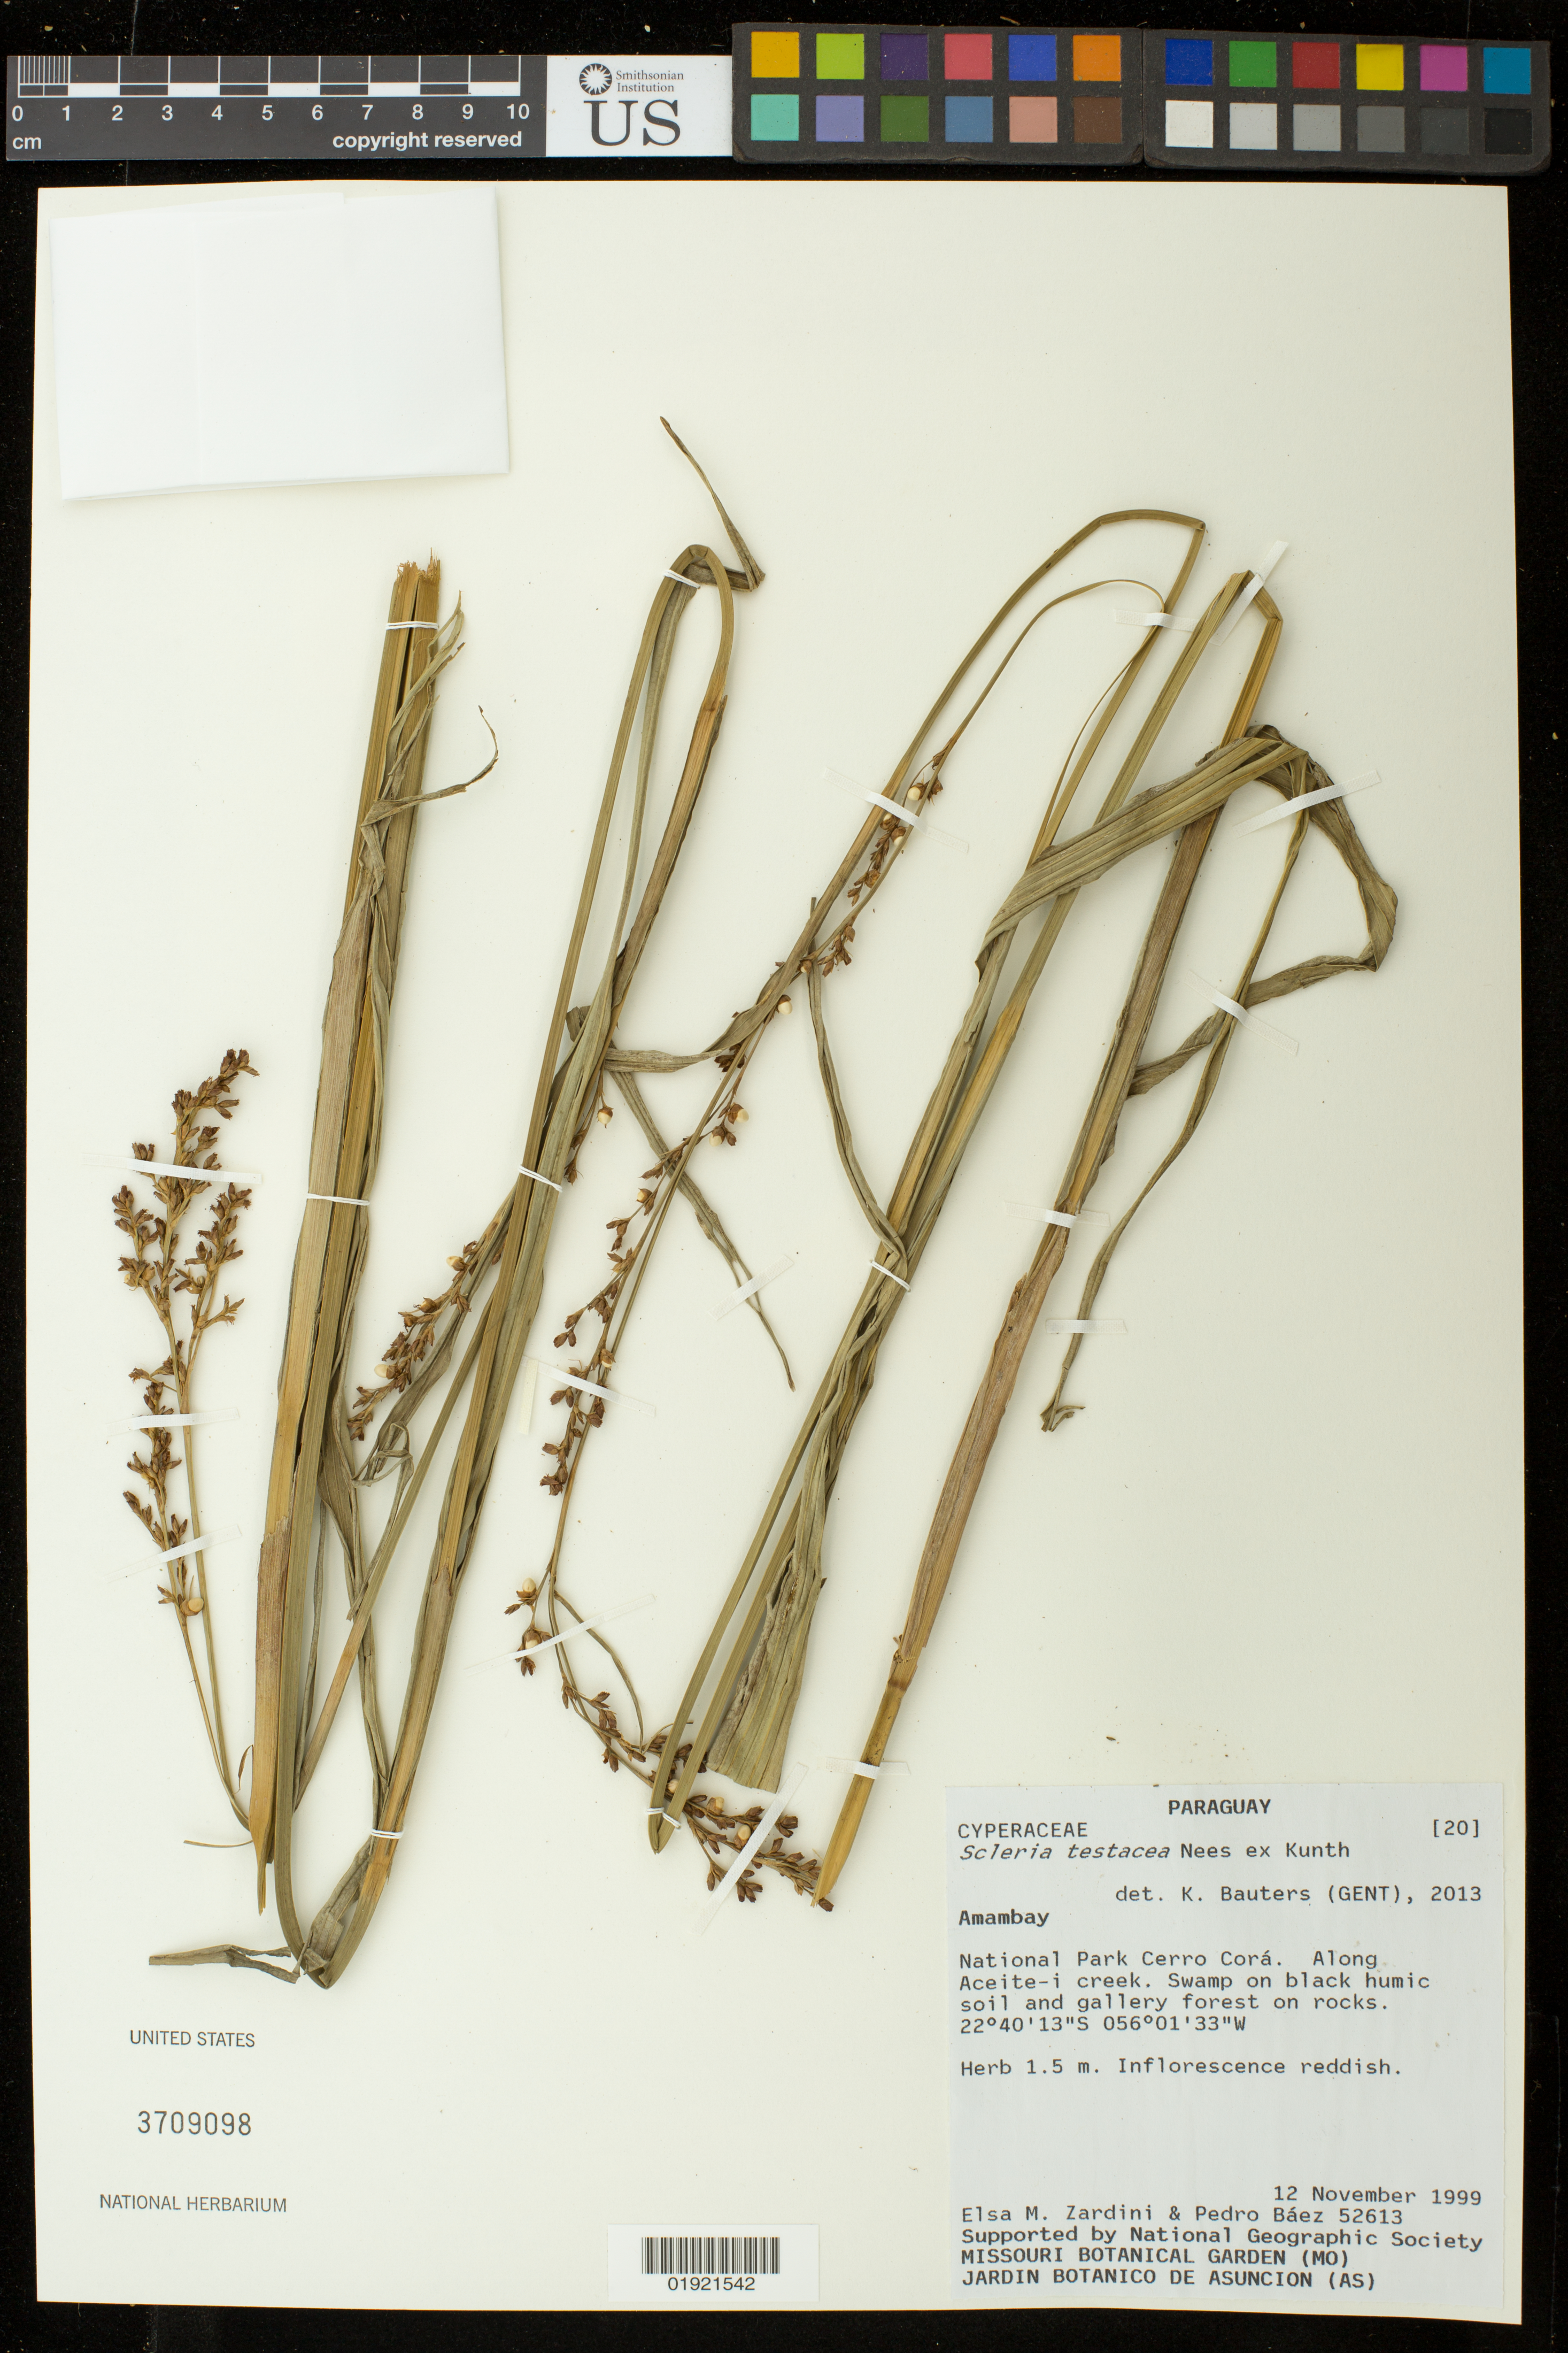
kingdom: Plantae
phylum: Tracheophyta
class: Liliopsida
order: Poales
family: Cyperaceae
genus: Scleria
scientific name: Scleria testacea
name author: Nees ex Kunth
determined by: Bauters, K.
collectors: E. Zardini & P. Báez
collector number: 52613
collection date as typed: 12 November 1999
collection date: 1999-11-12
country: Paraguay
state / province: Amambay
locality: National Park Cerro Cara. Along Aceite-i creek.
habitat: Swamp on black humic soil and gallery forest on rocks.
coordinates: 22 40 13 S, 56 01 33 W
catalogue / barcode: US 3709098